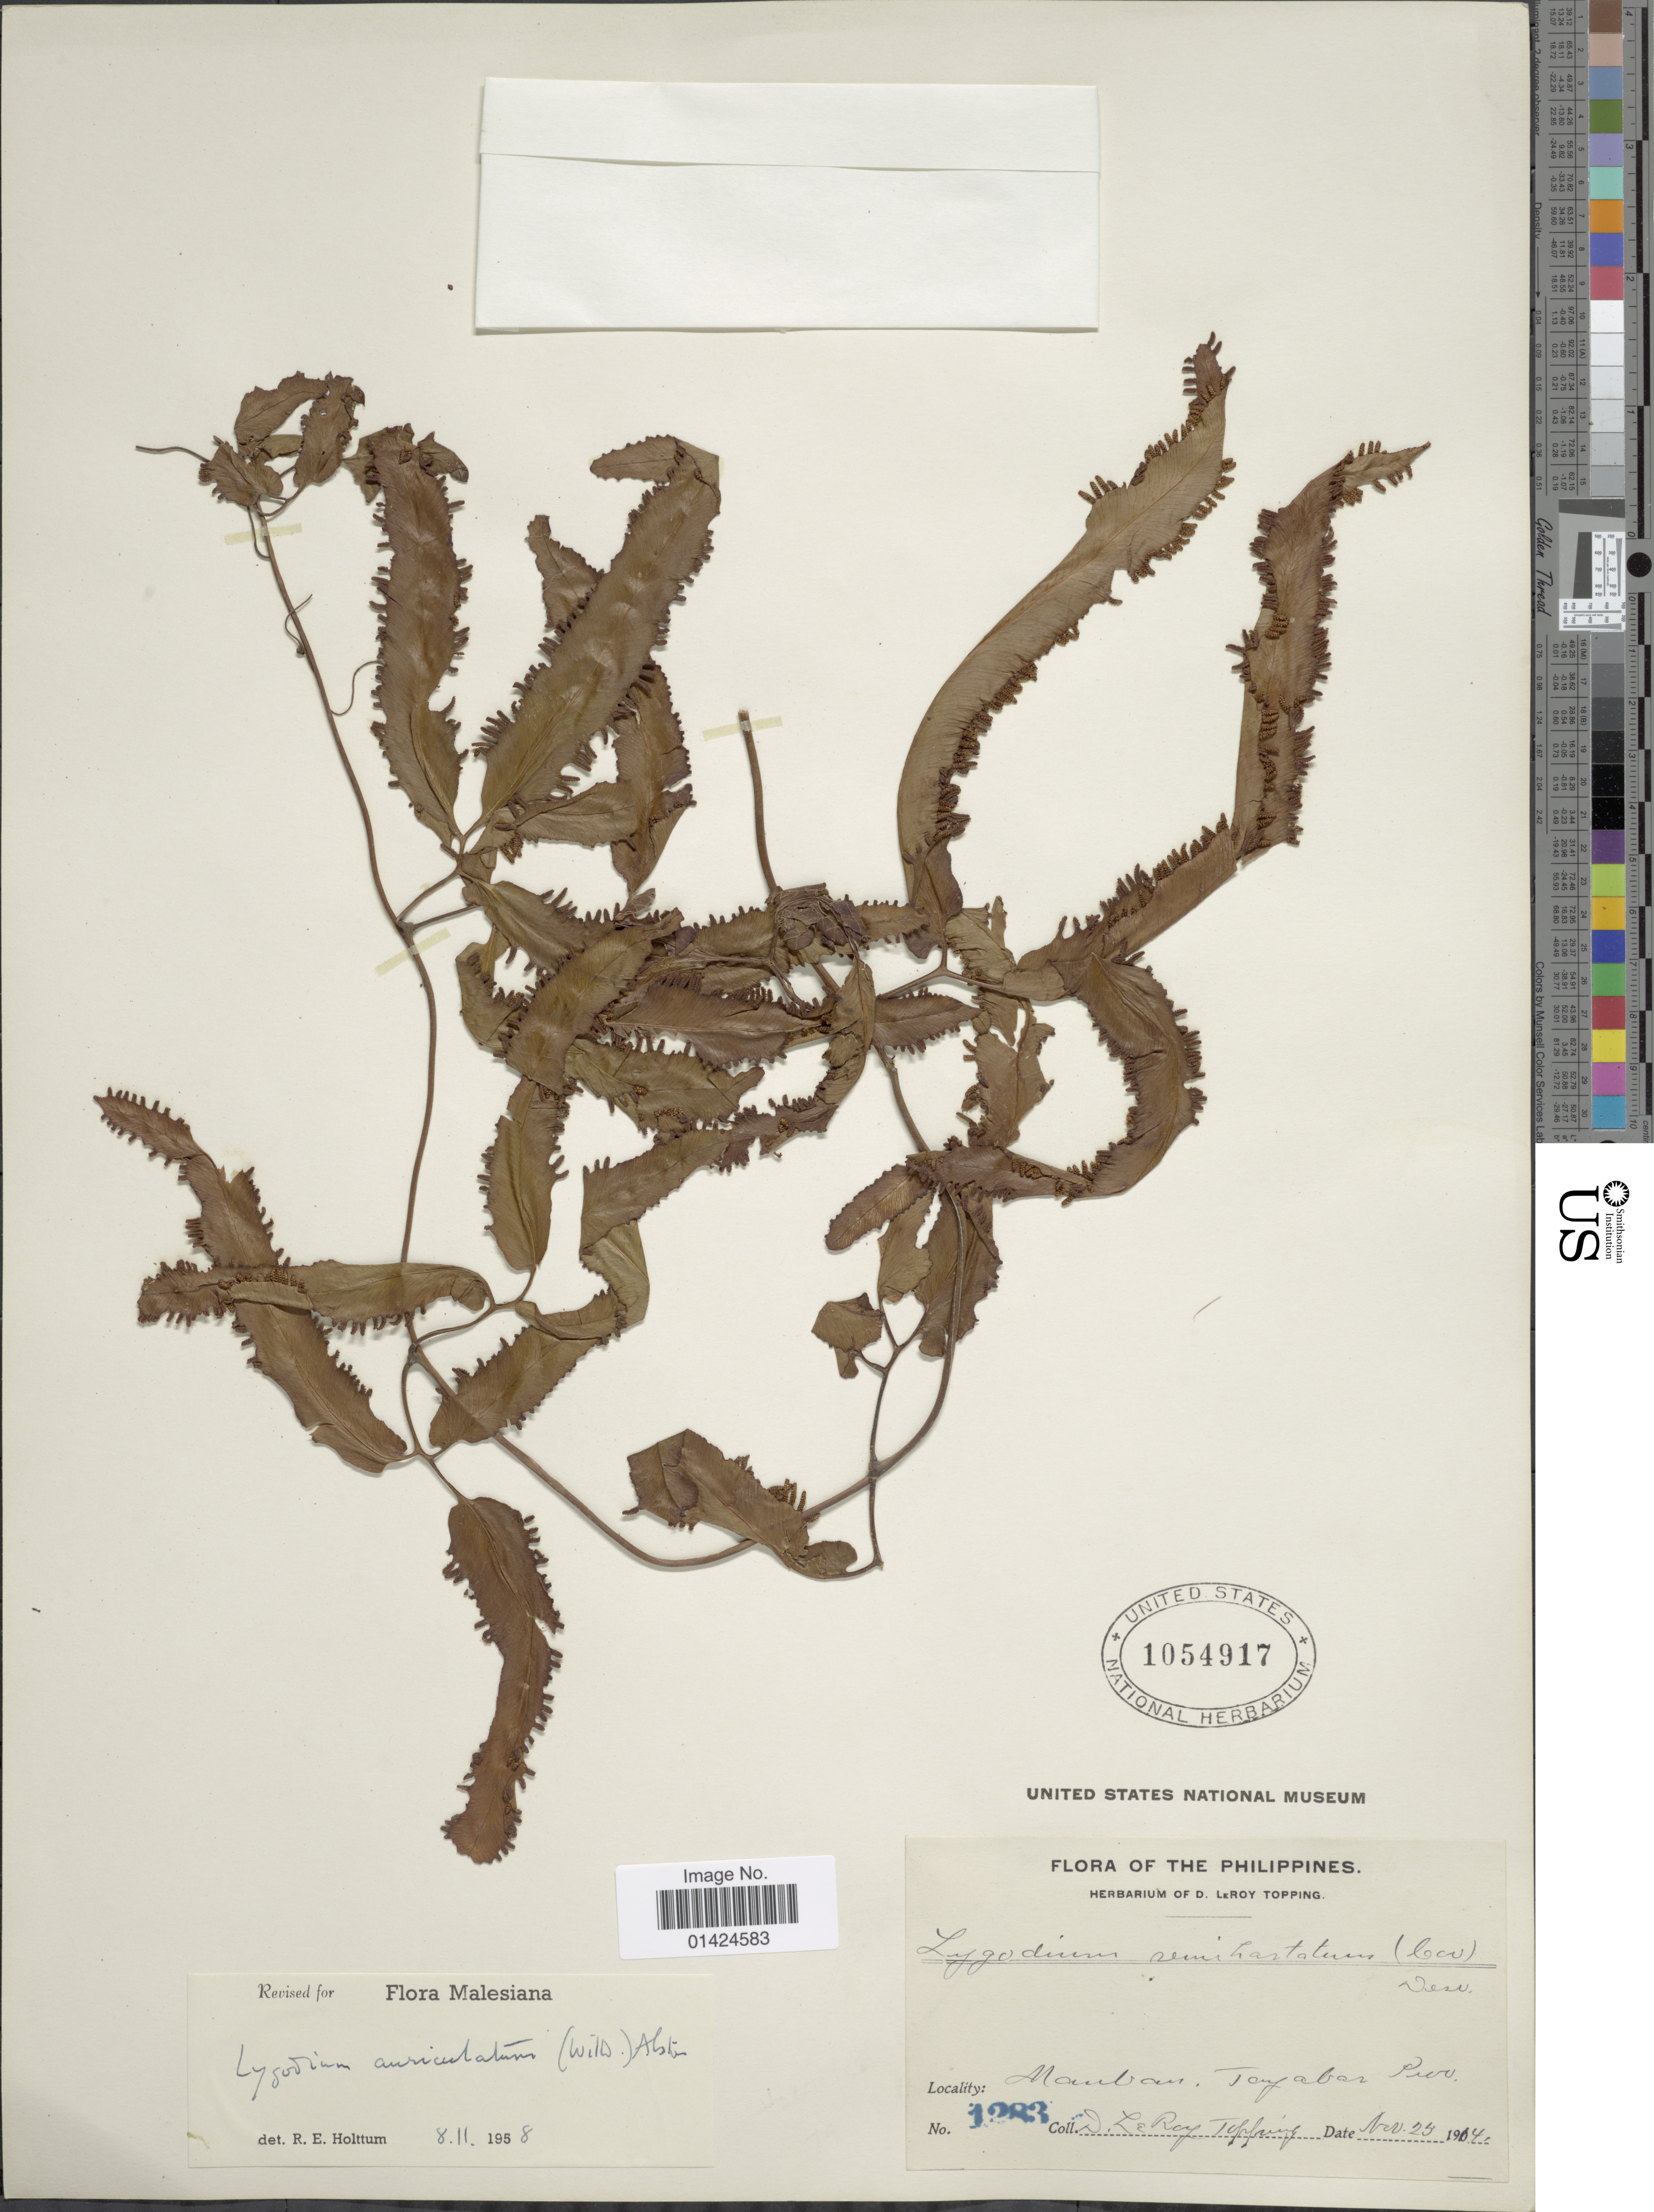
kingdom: Plantae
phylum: Tracheophyta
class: Polypodiopsida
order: Schizaeales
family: Lygodiaceae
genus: Lygodium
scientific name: Lygodium auriculatum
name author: (Willd.) Alston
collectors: D. L. Topping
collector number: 1283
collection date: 1914-11-25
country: Philippines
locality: Manban, Tayabas Prov.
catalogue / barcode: US 1054917